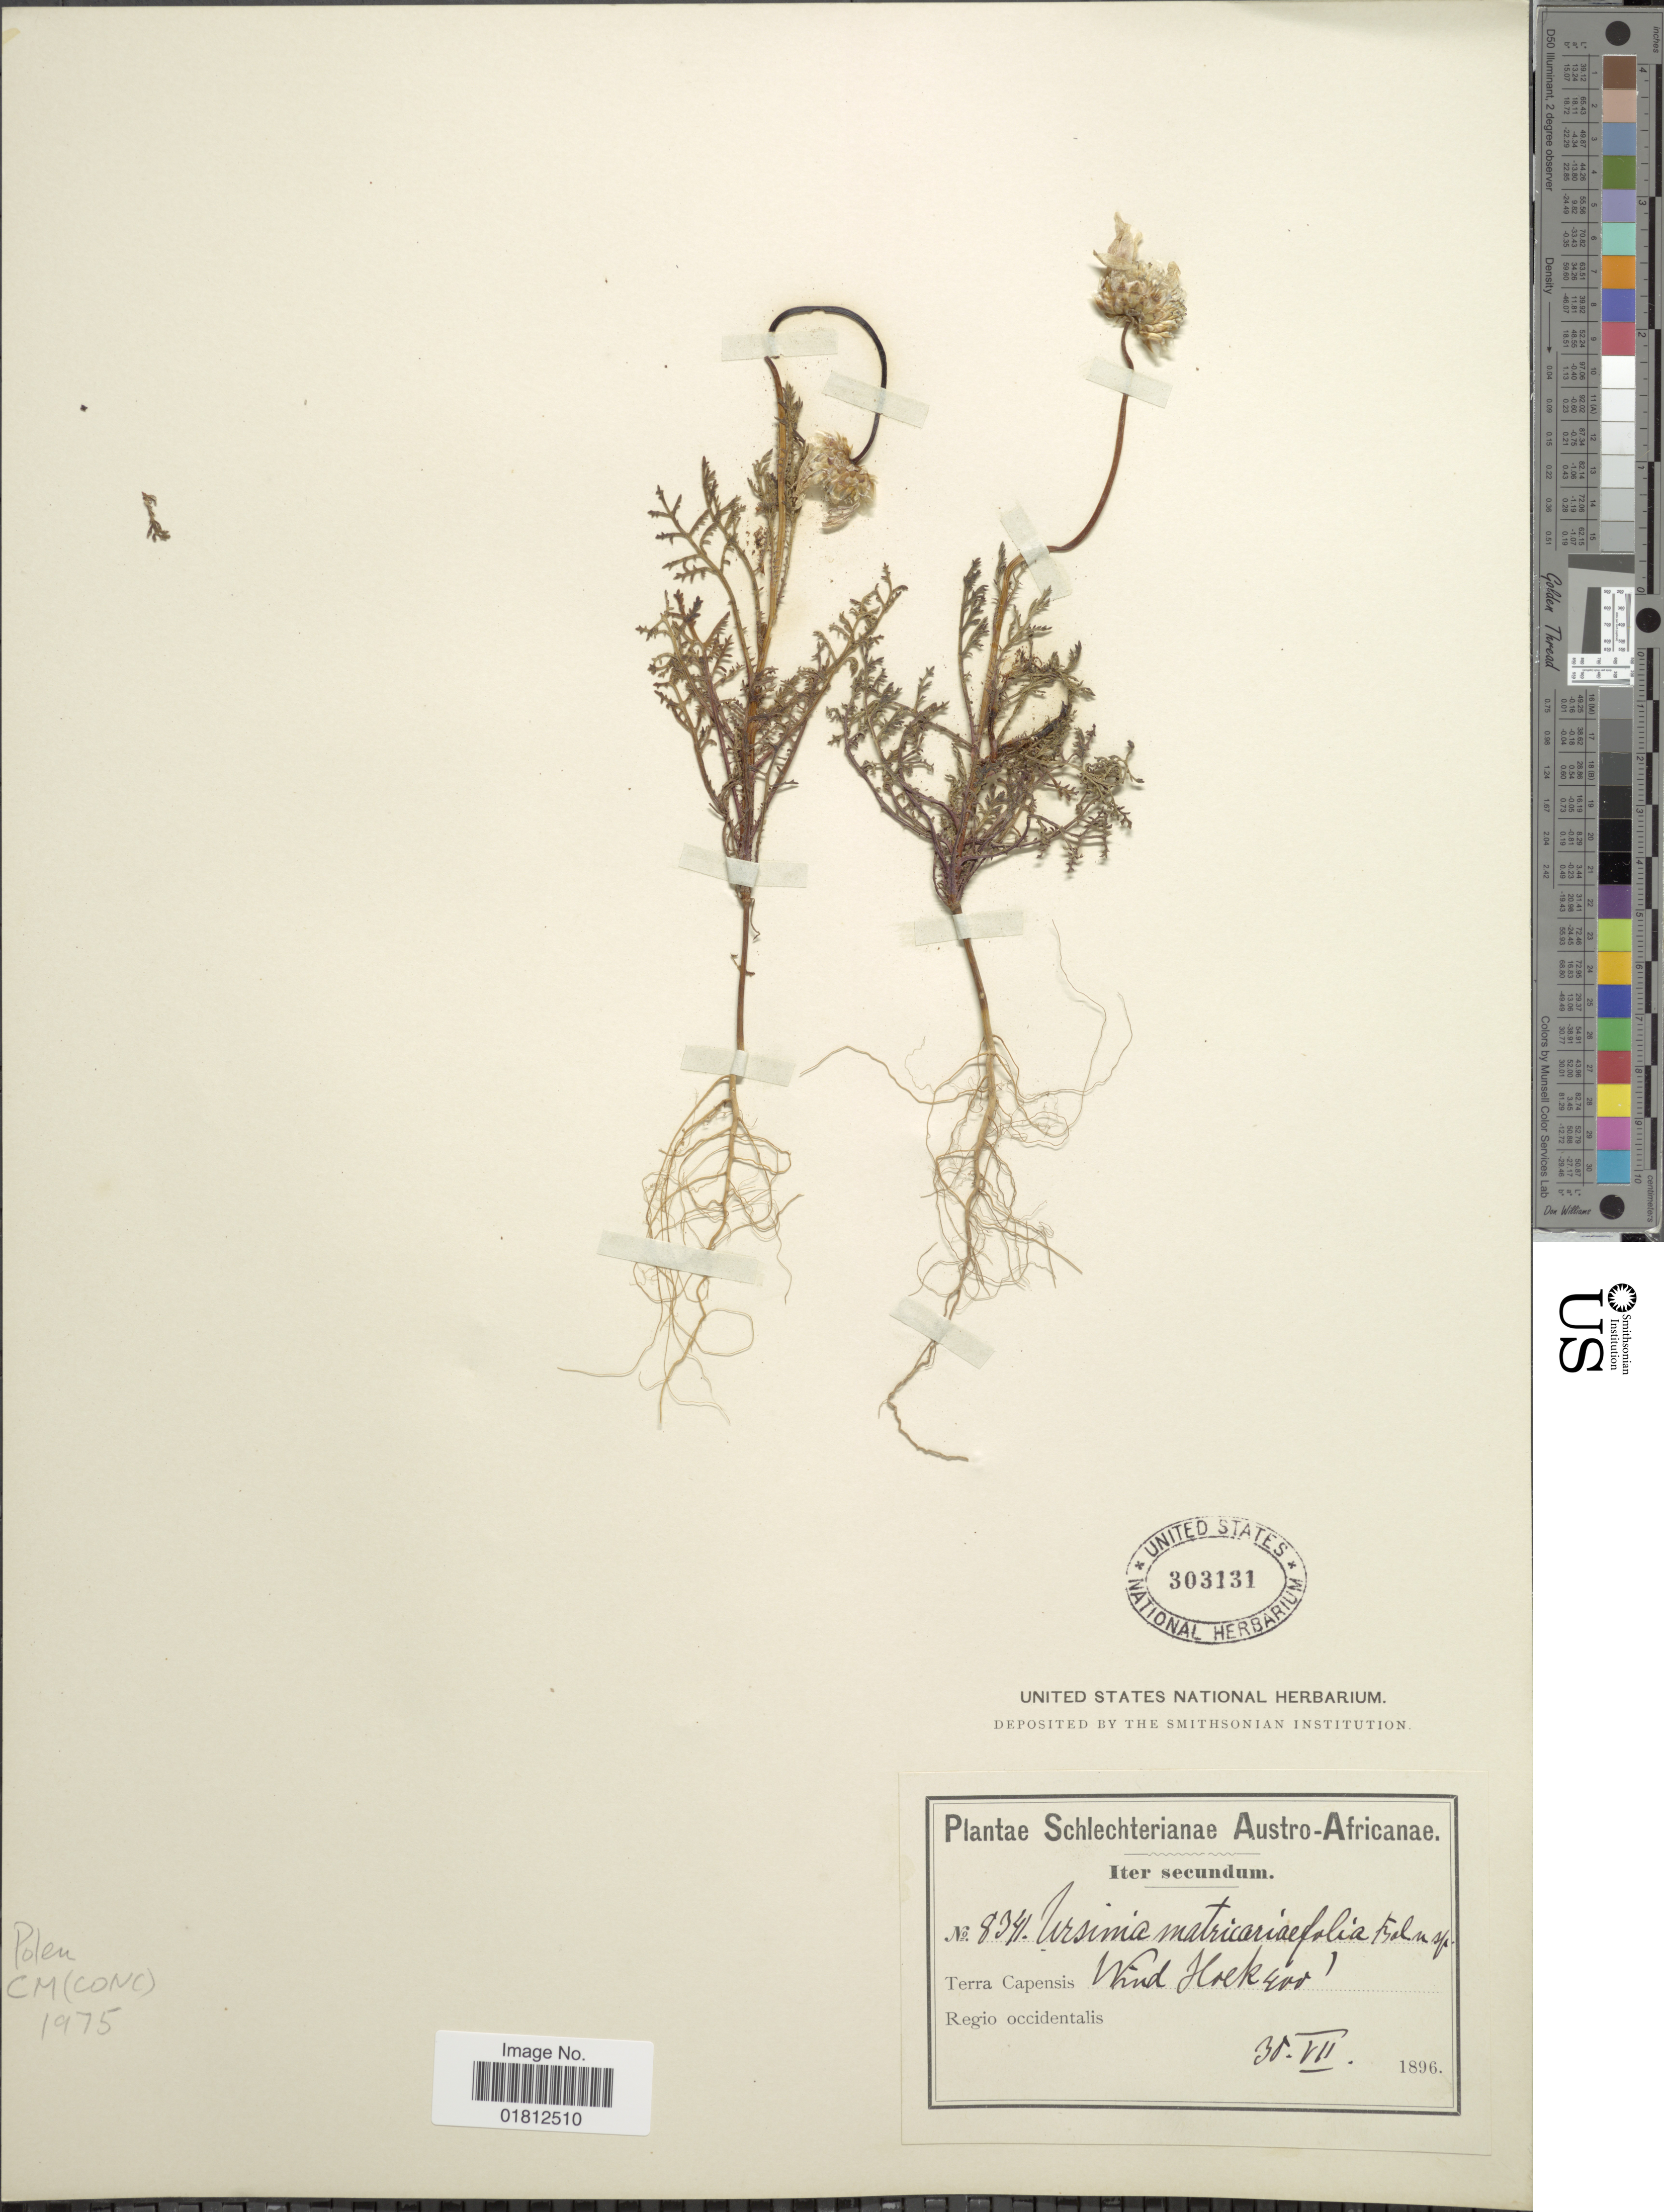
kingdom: Plantae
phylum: Tracheophyta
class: Magnoliopsida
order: Asterales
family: Asteraceae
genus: Ursinia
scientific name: Ursinia matricariifolia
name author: Bolus ex Dinter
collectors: Schlechter, --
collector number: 8341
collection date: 1896-07-30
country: South Africa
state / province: Western Cape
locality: Terra capensis, Wind Hoek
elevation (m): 122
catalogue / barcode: US 303131